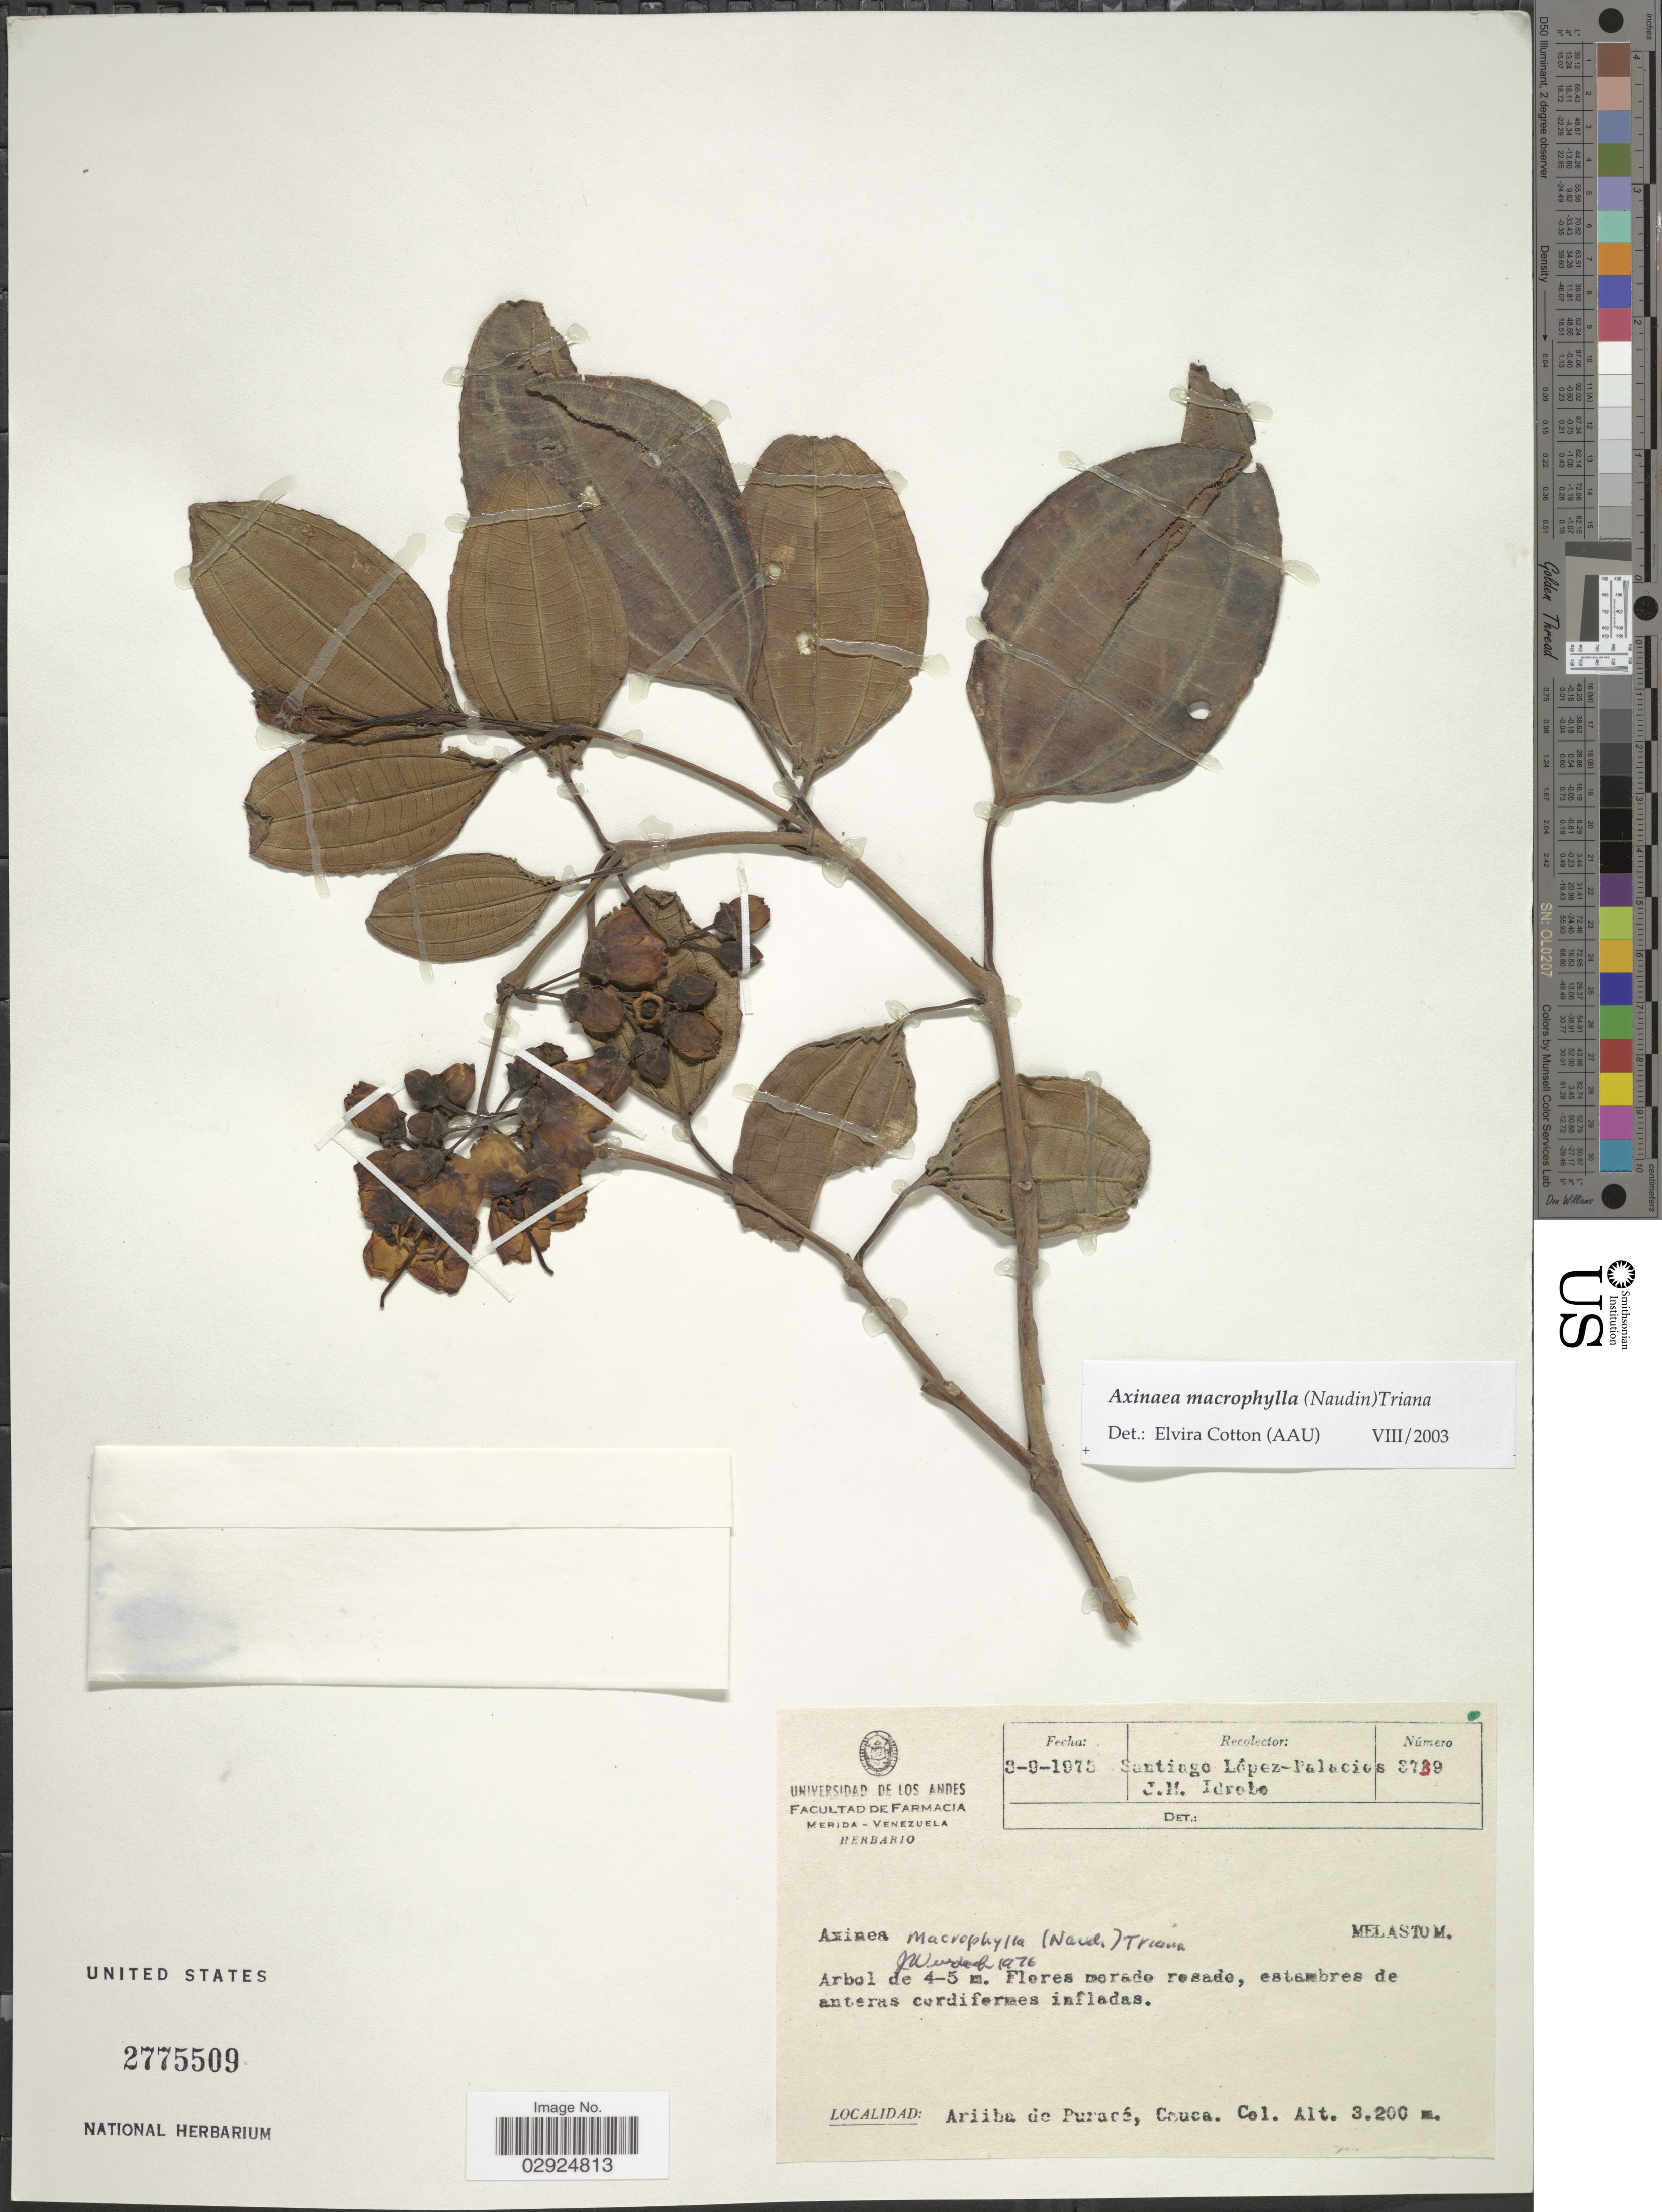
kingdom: Plantae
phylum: Tracheophyta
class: Magnoliopsida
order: Myrtales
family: Melastomataceae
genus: Axinaea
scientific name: Axinaea macrophylla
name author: (Naudin) Triana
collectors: S. López-Palacios & J. M. Idrobo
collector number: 2739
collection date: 1975-09-03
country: Colombia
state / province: Cauca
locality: Ariiba de Puracé, Cauca.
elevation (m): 3200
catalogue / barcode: US 2775509